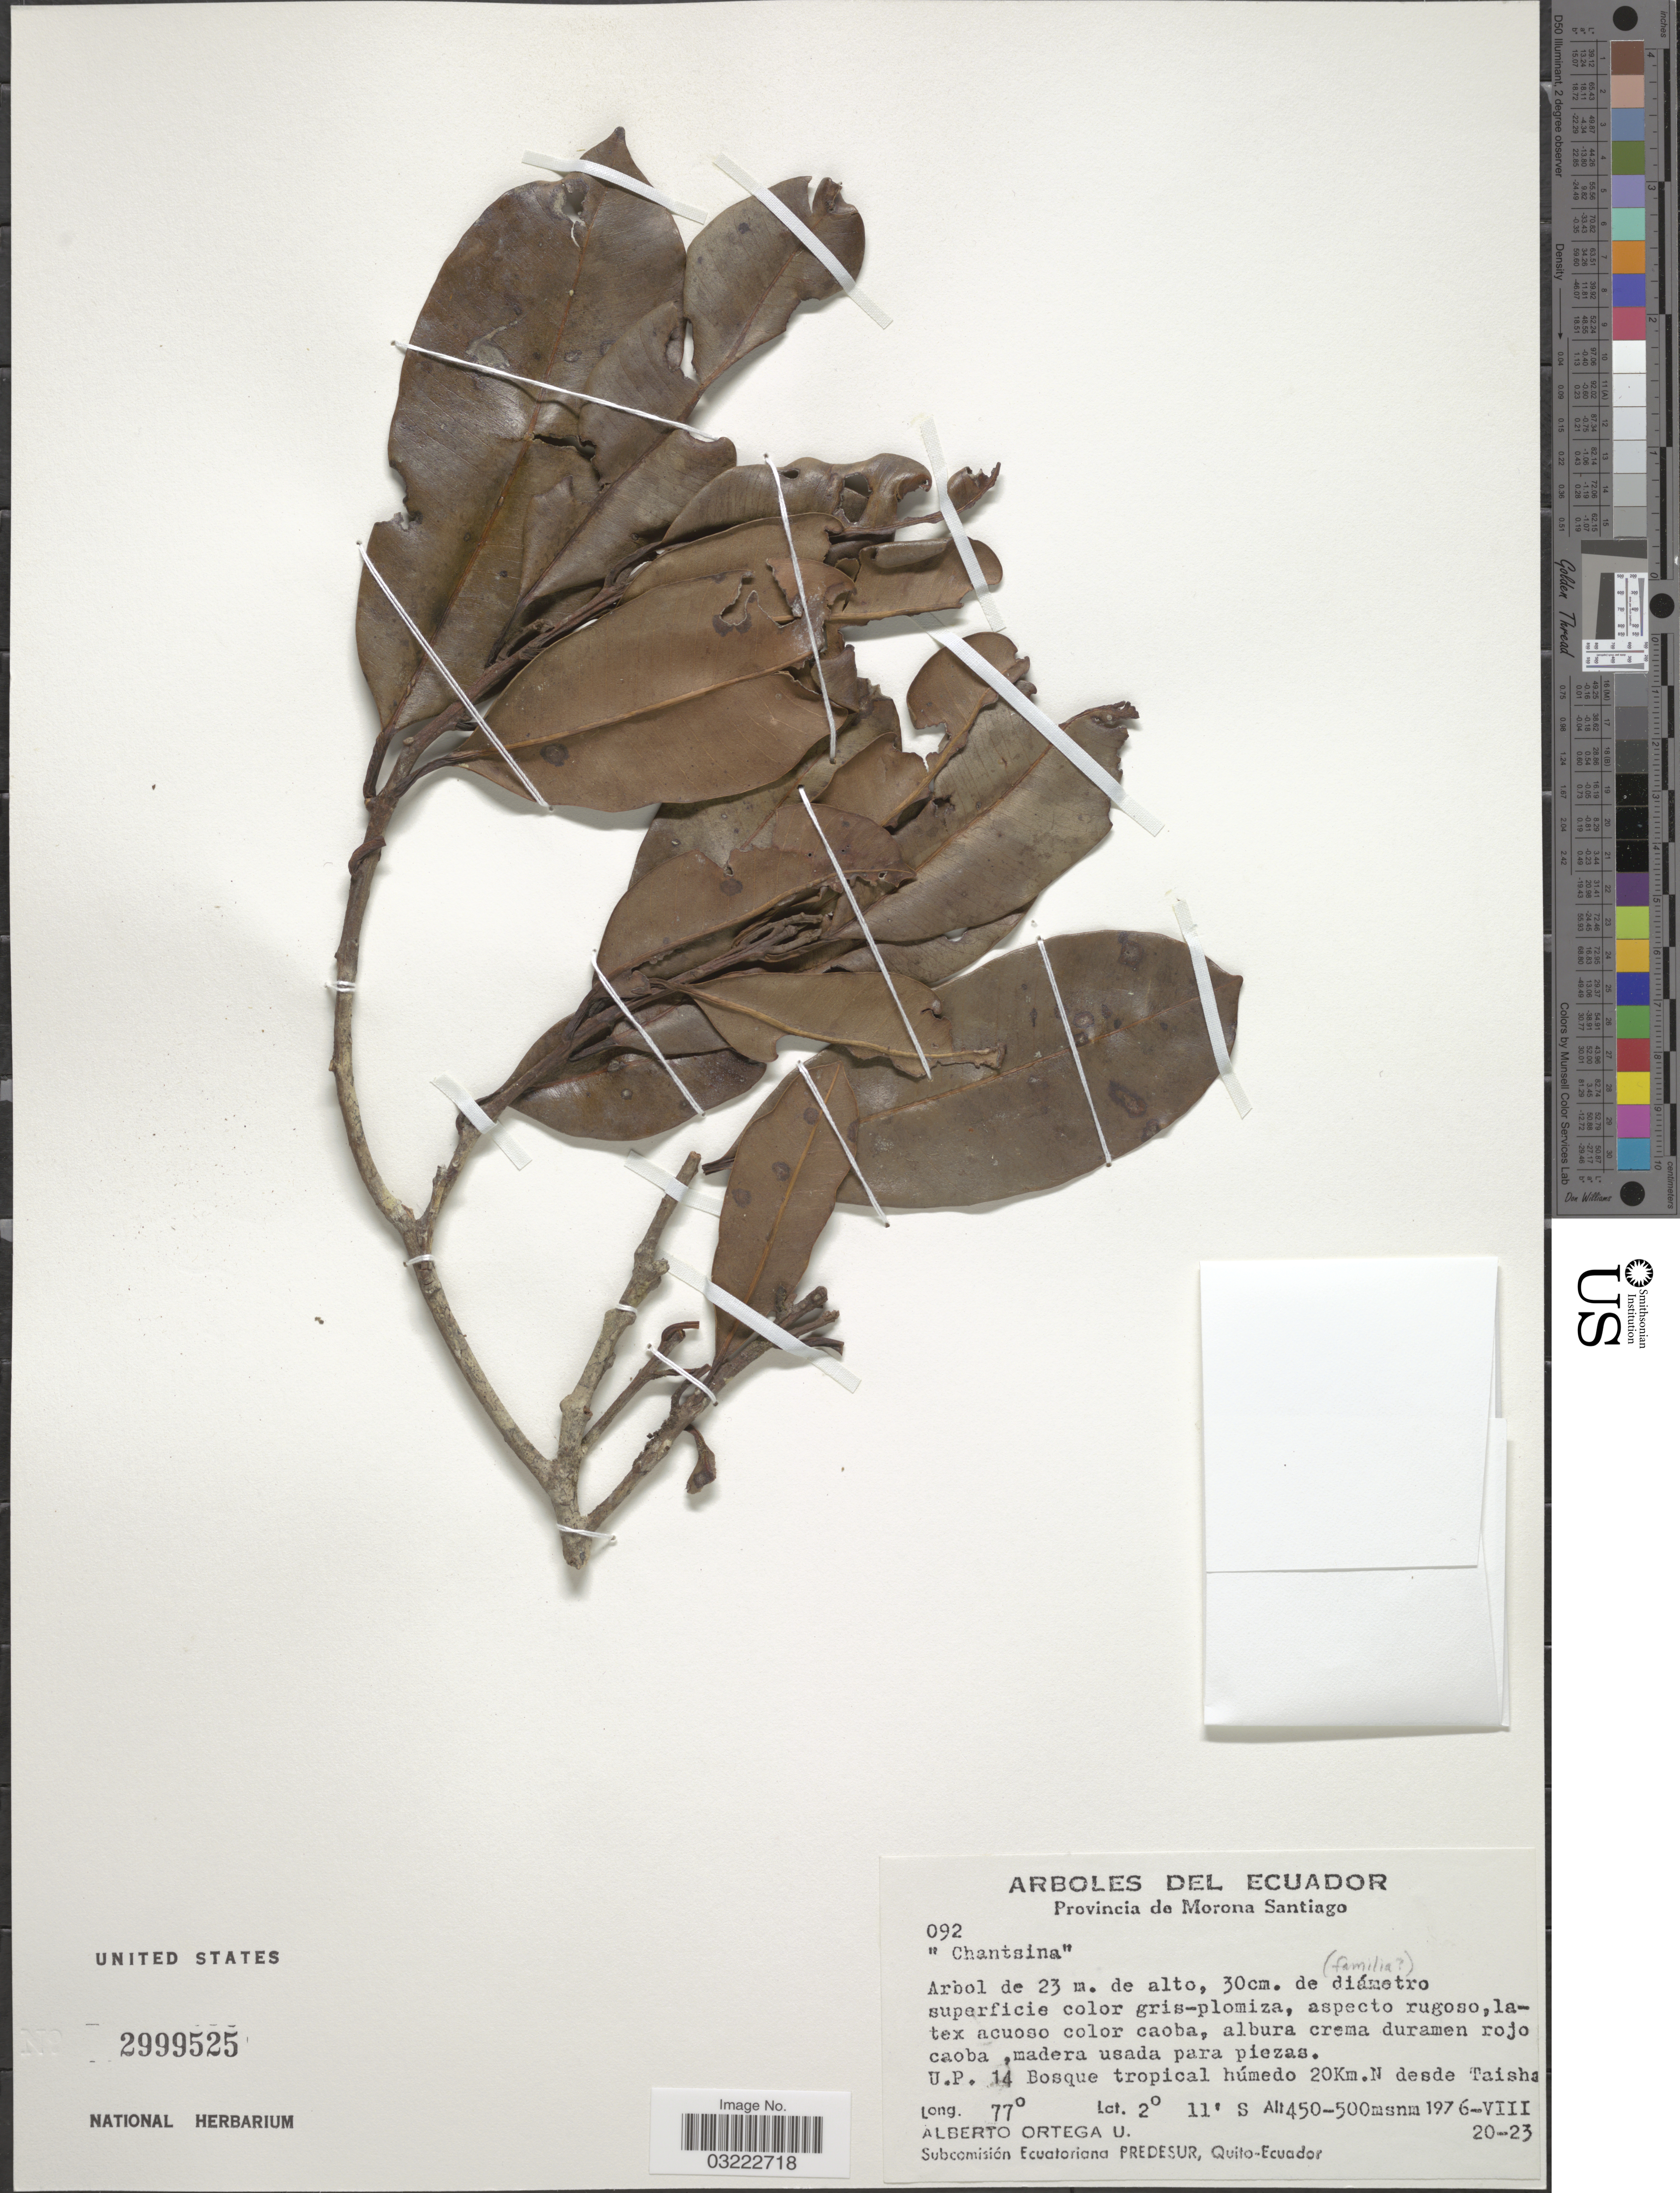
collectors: A. T. Ortega U.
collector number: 092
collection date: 1976-08-20/1976-08-23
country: Ecuador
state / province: Morona-Santiago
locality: U.P. 14 Bosque tropical húmedo 20Km. N. desde Taisha.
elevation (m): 450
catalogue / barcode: US 2999525